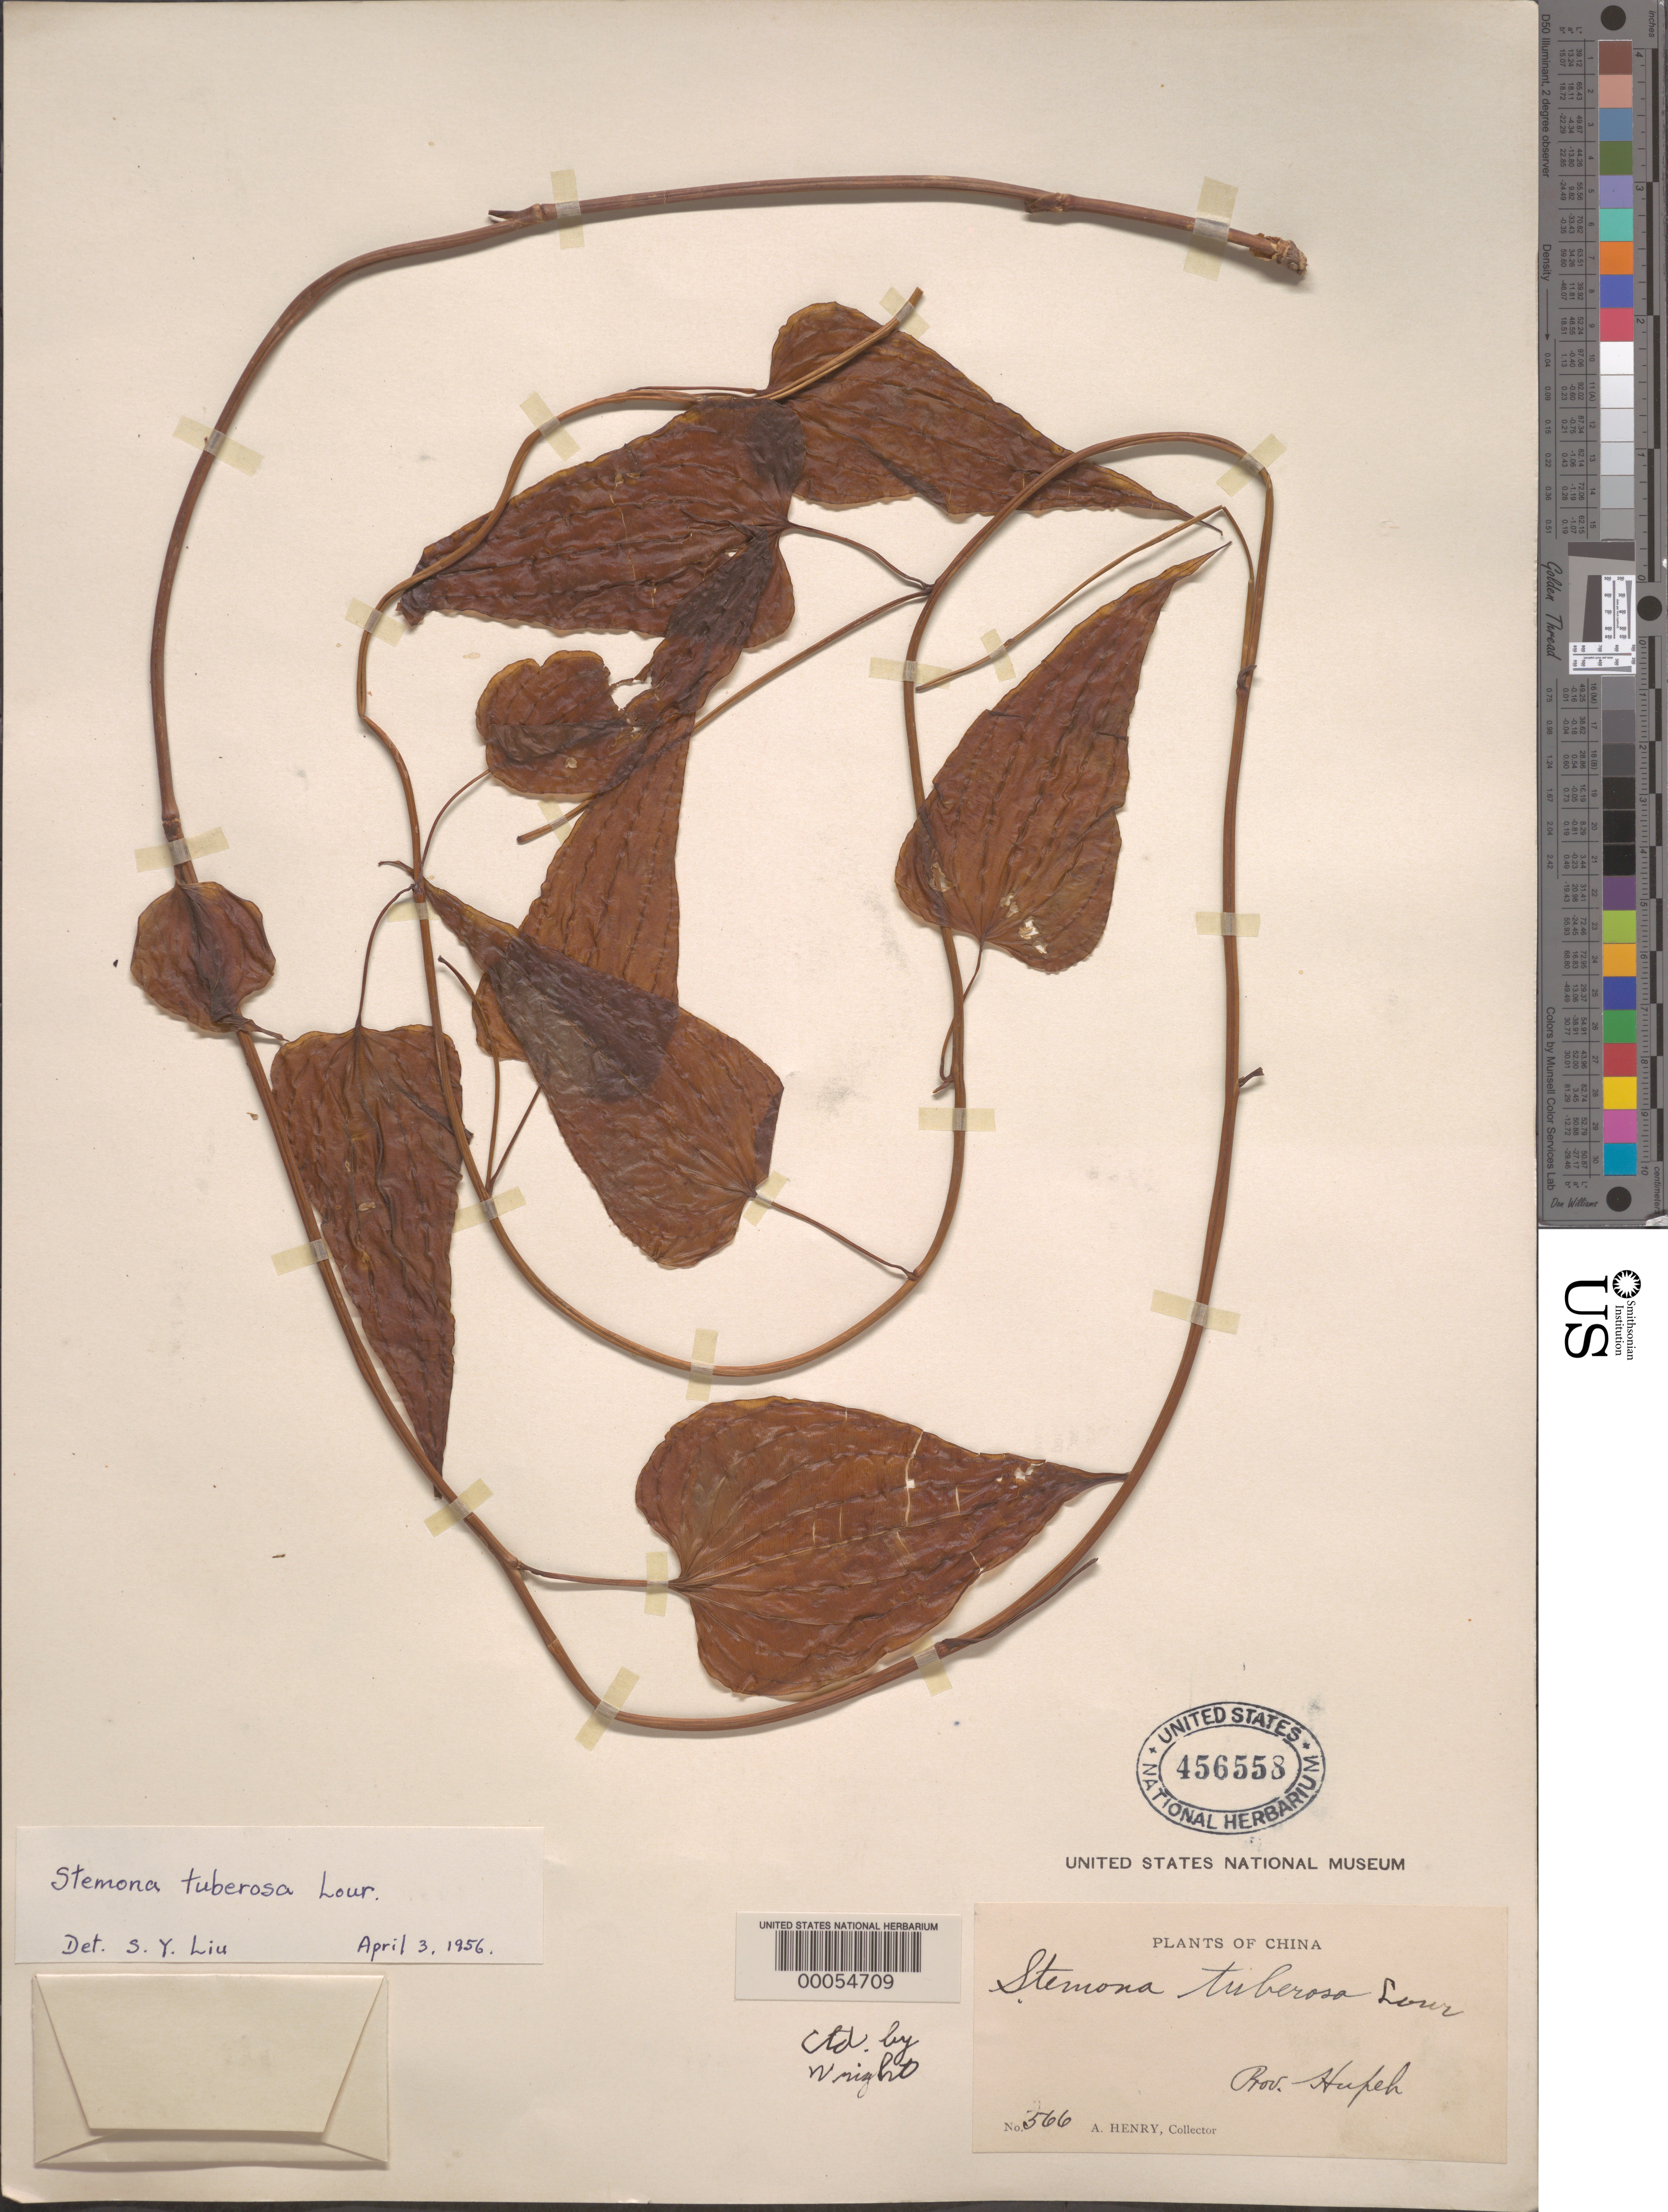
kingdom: Plantae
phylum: Tracheophyta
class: Liliopsida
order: Pandanales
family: Stemonaceae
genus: Stemona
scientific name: Stemona tuberosa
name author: Lour.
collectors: A. Henry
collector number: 566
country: China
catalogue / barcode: US 456558